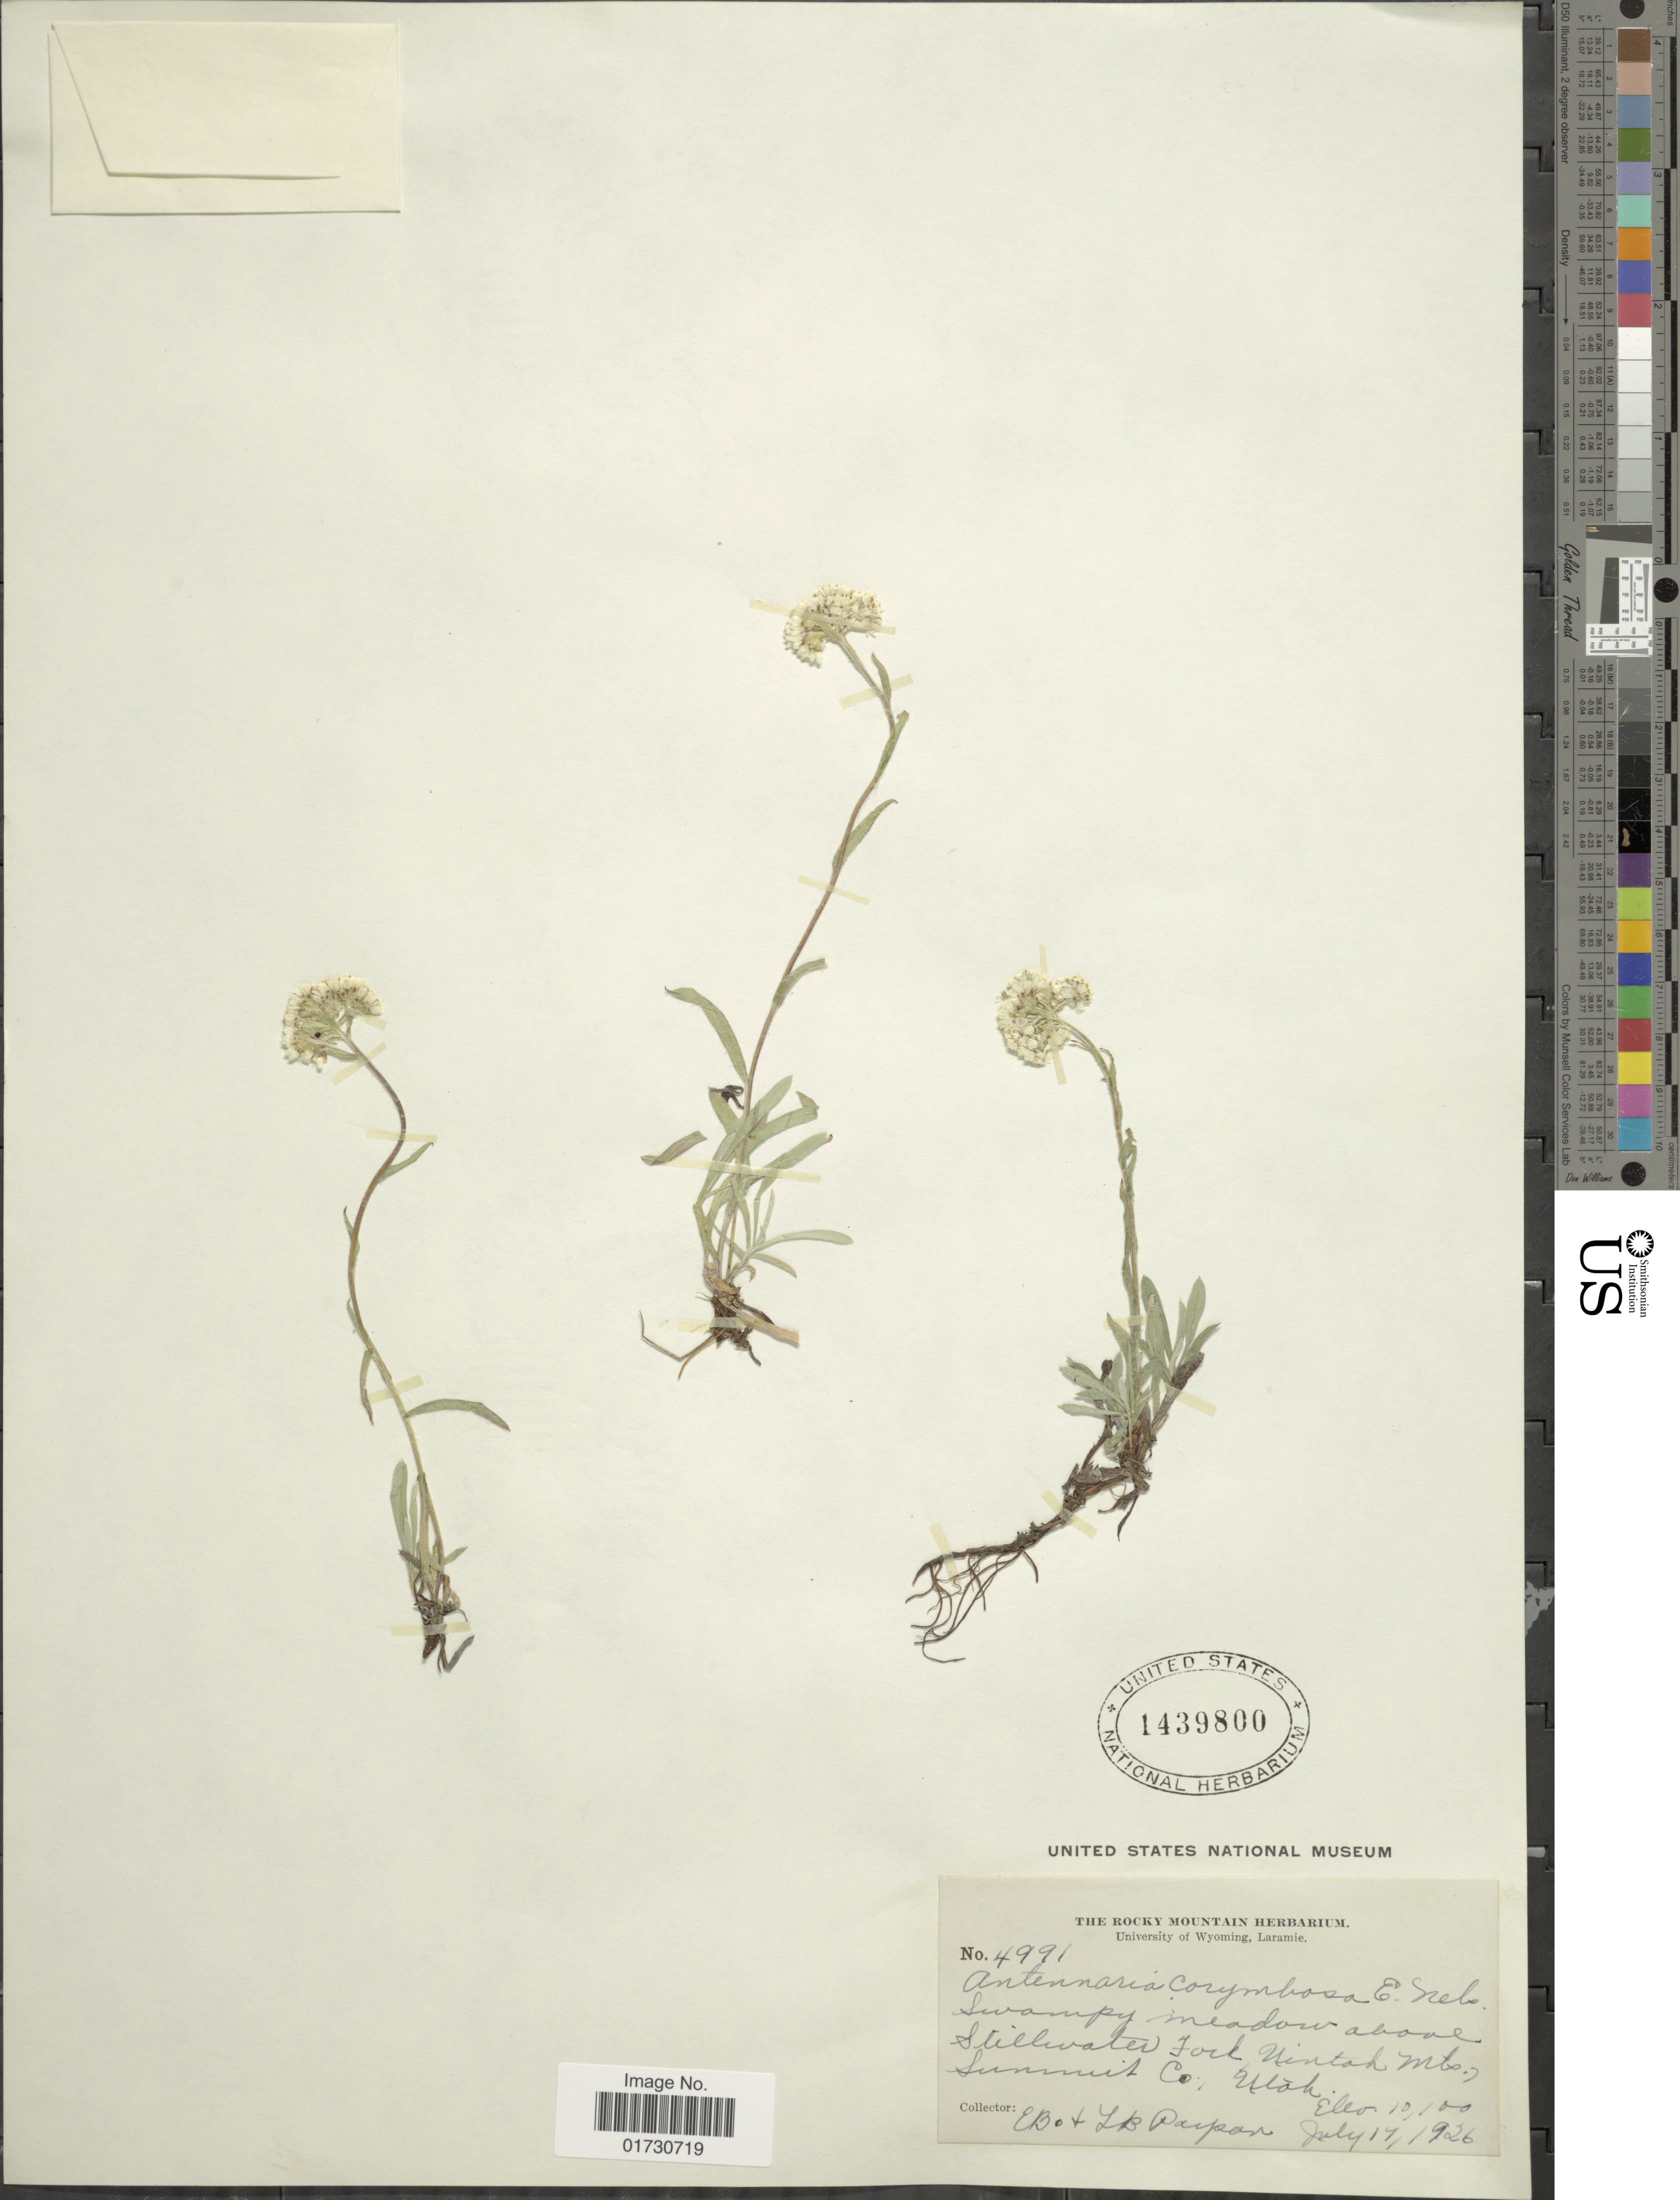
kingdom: Plantae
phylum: Tracheophyta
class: Magnoliopsida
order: Asterales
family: Asteraceae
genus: Antennaria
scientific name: Antennaria corymbosa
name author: E.E. Nelson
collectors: L. Paipan & L. Paipan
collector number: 4991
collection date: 1926-07-17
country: United States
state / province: Utah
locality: Swampy meadow above Stillwater Fork Uintah Mts., Summit Co.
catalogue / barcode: US 1439800